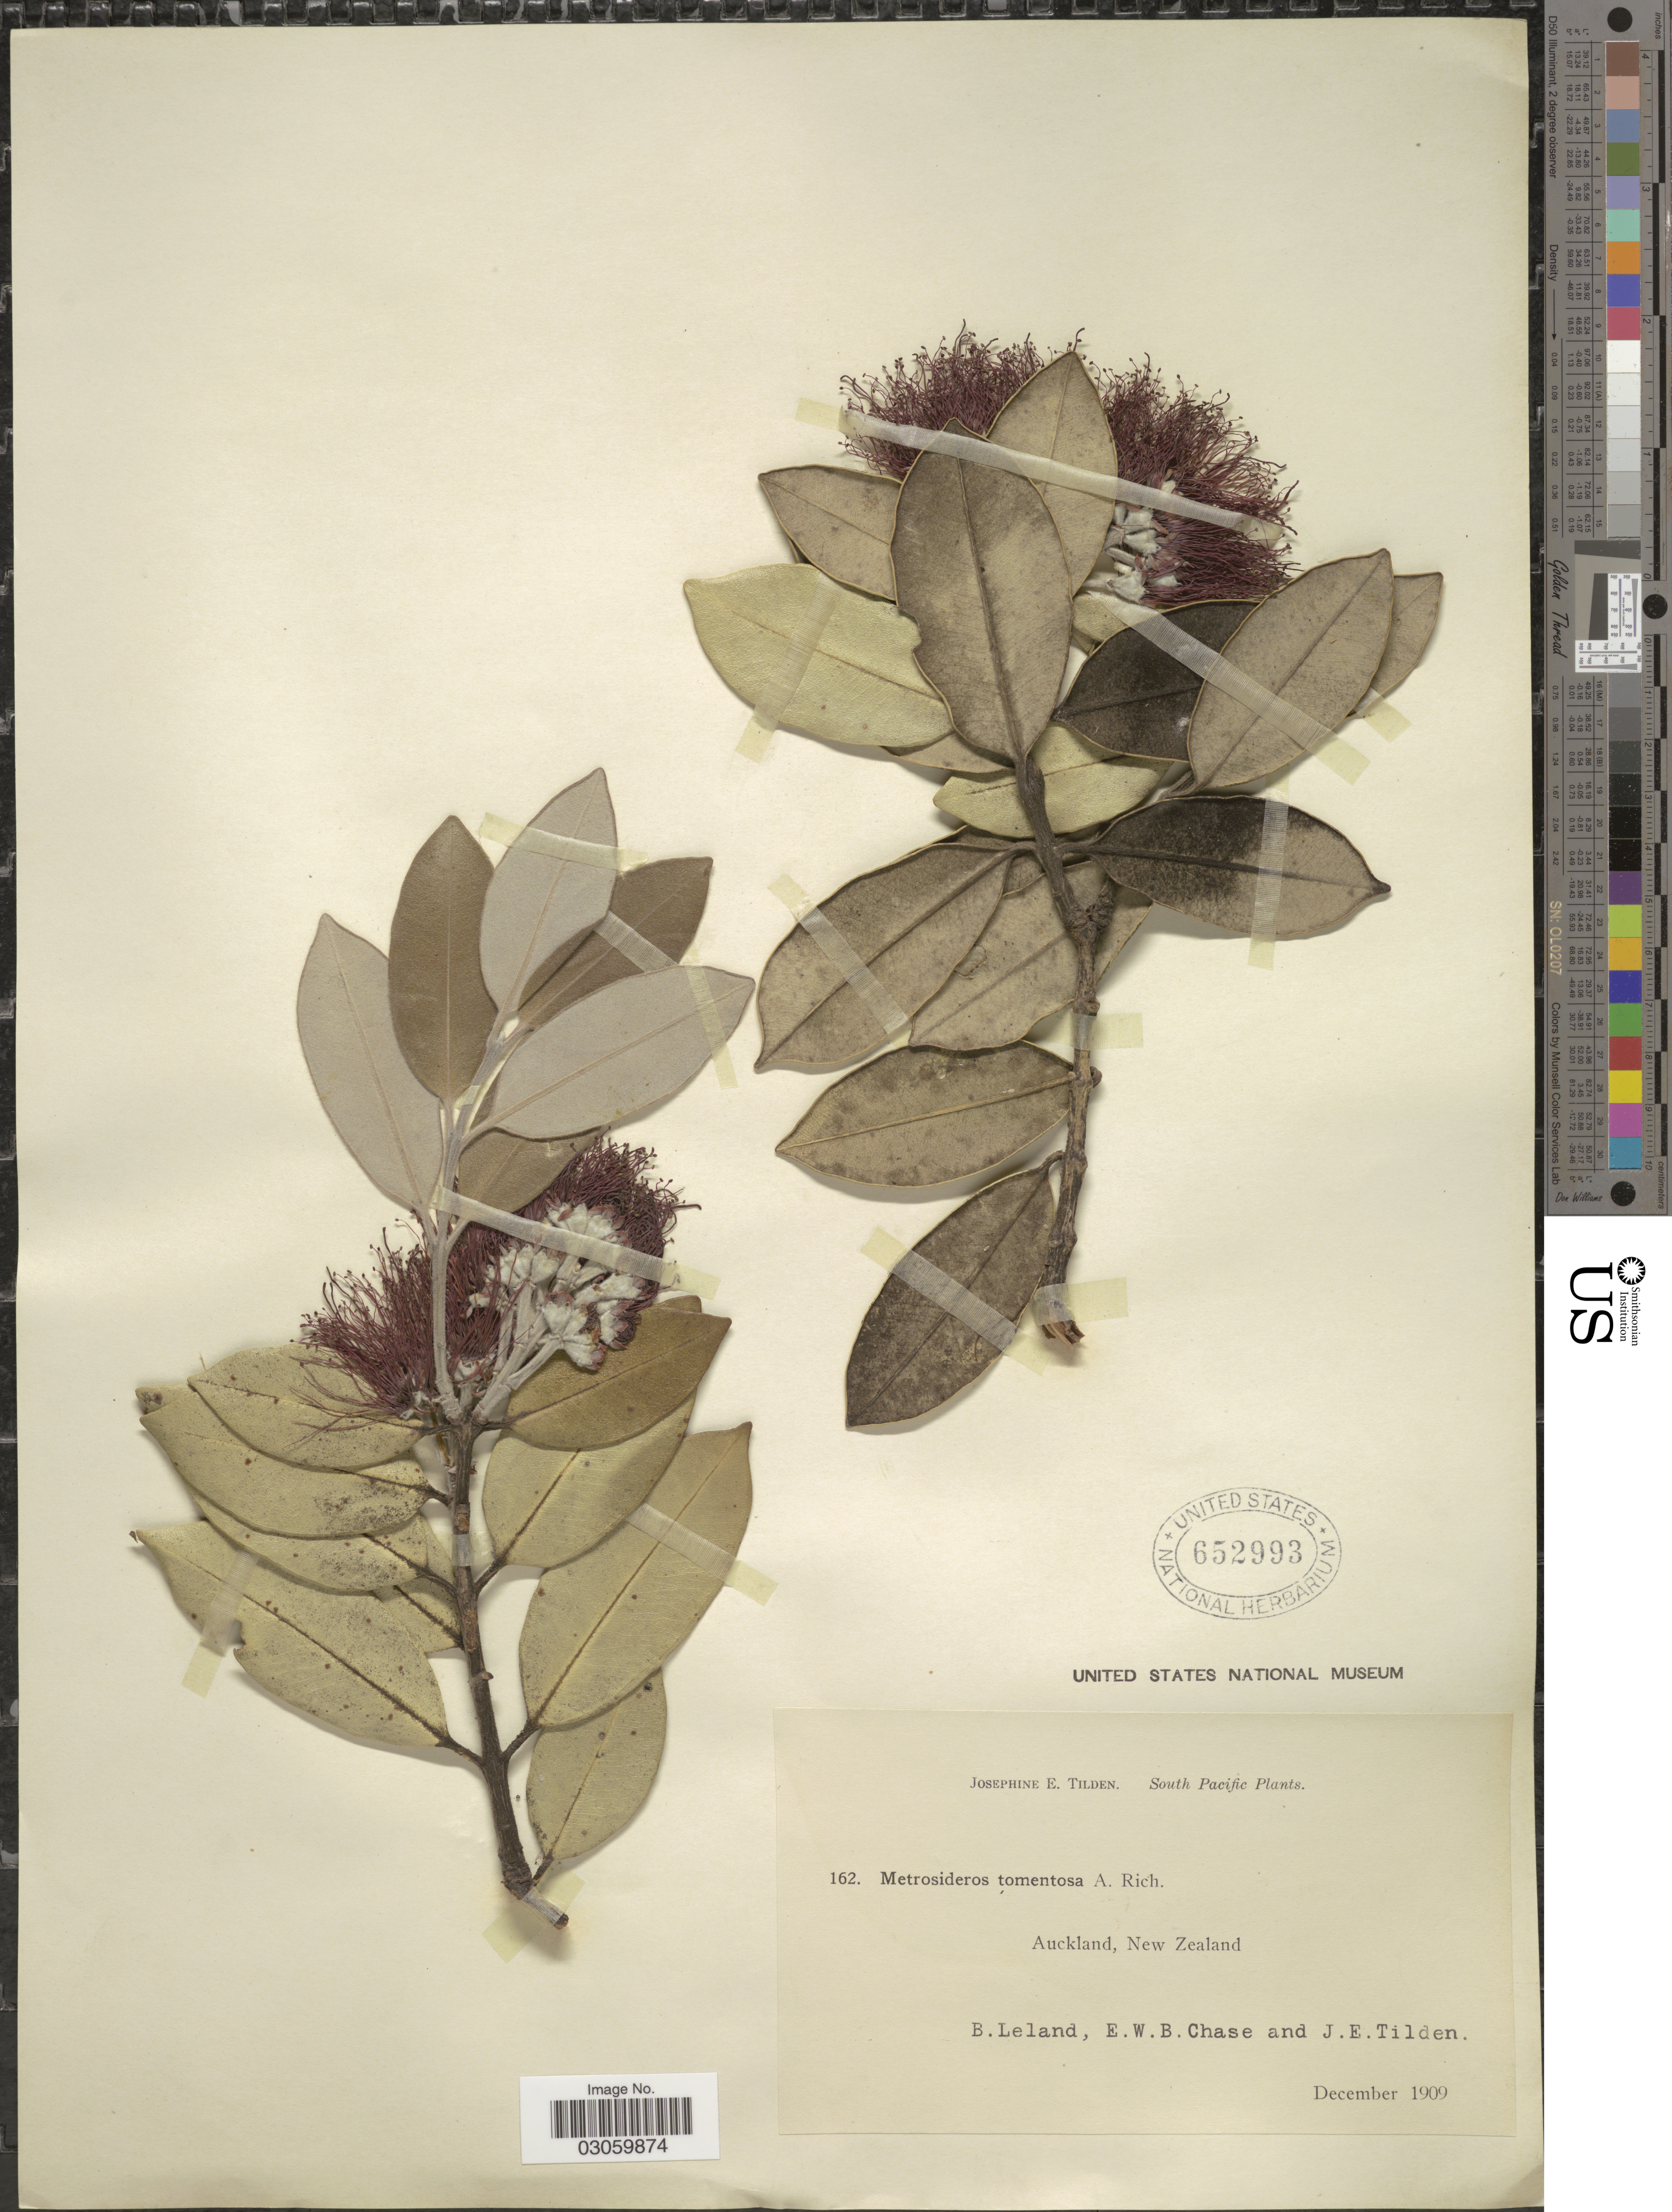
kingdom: Plantae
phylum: Tracheophyta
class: Magnoliopsida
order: Myrtales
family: Myrtaceae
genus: Metrosideros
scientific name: Metrosideros tomentosa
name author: A. Rich.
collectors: B. Leland, E. W. Chase & J. E. Tilden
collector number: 162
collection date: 1909-12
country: New Zealand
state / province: Auckland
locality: South Pacific.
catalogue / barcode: US 652993